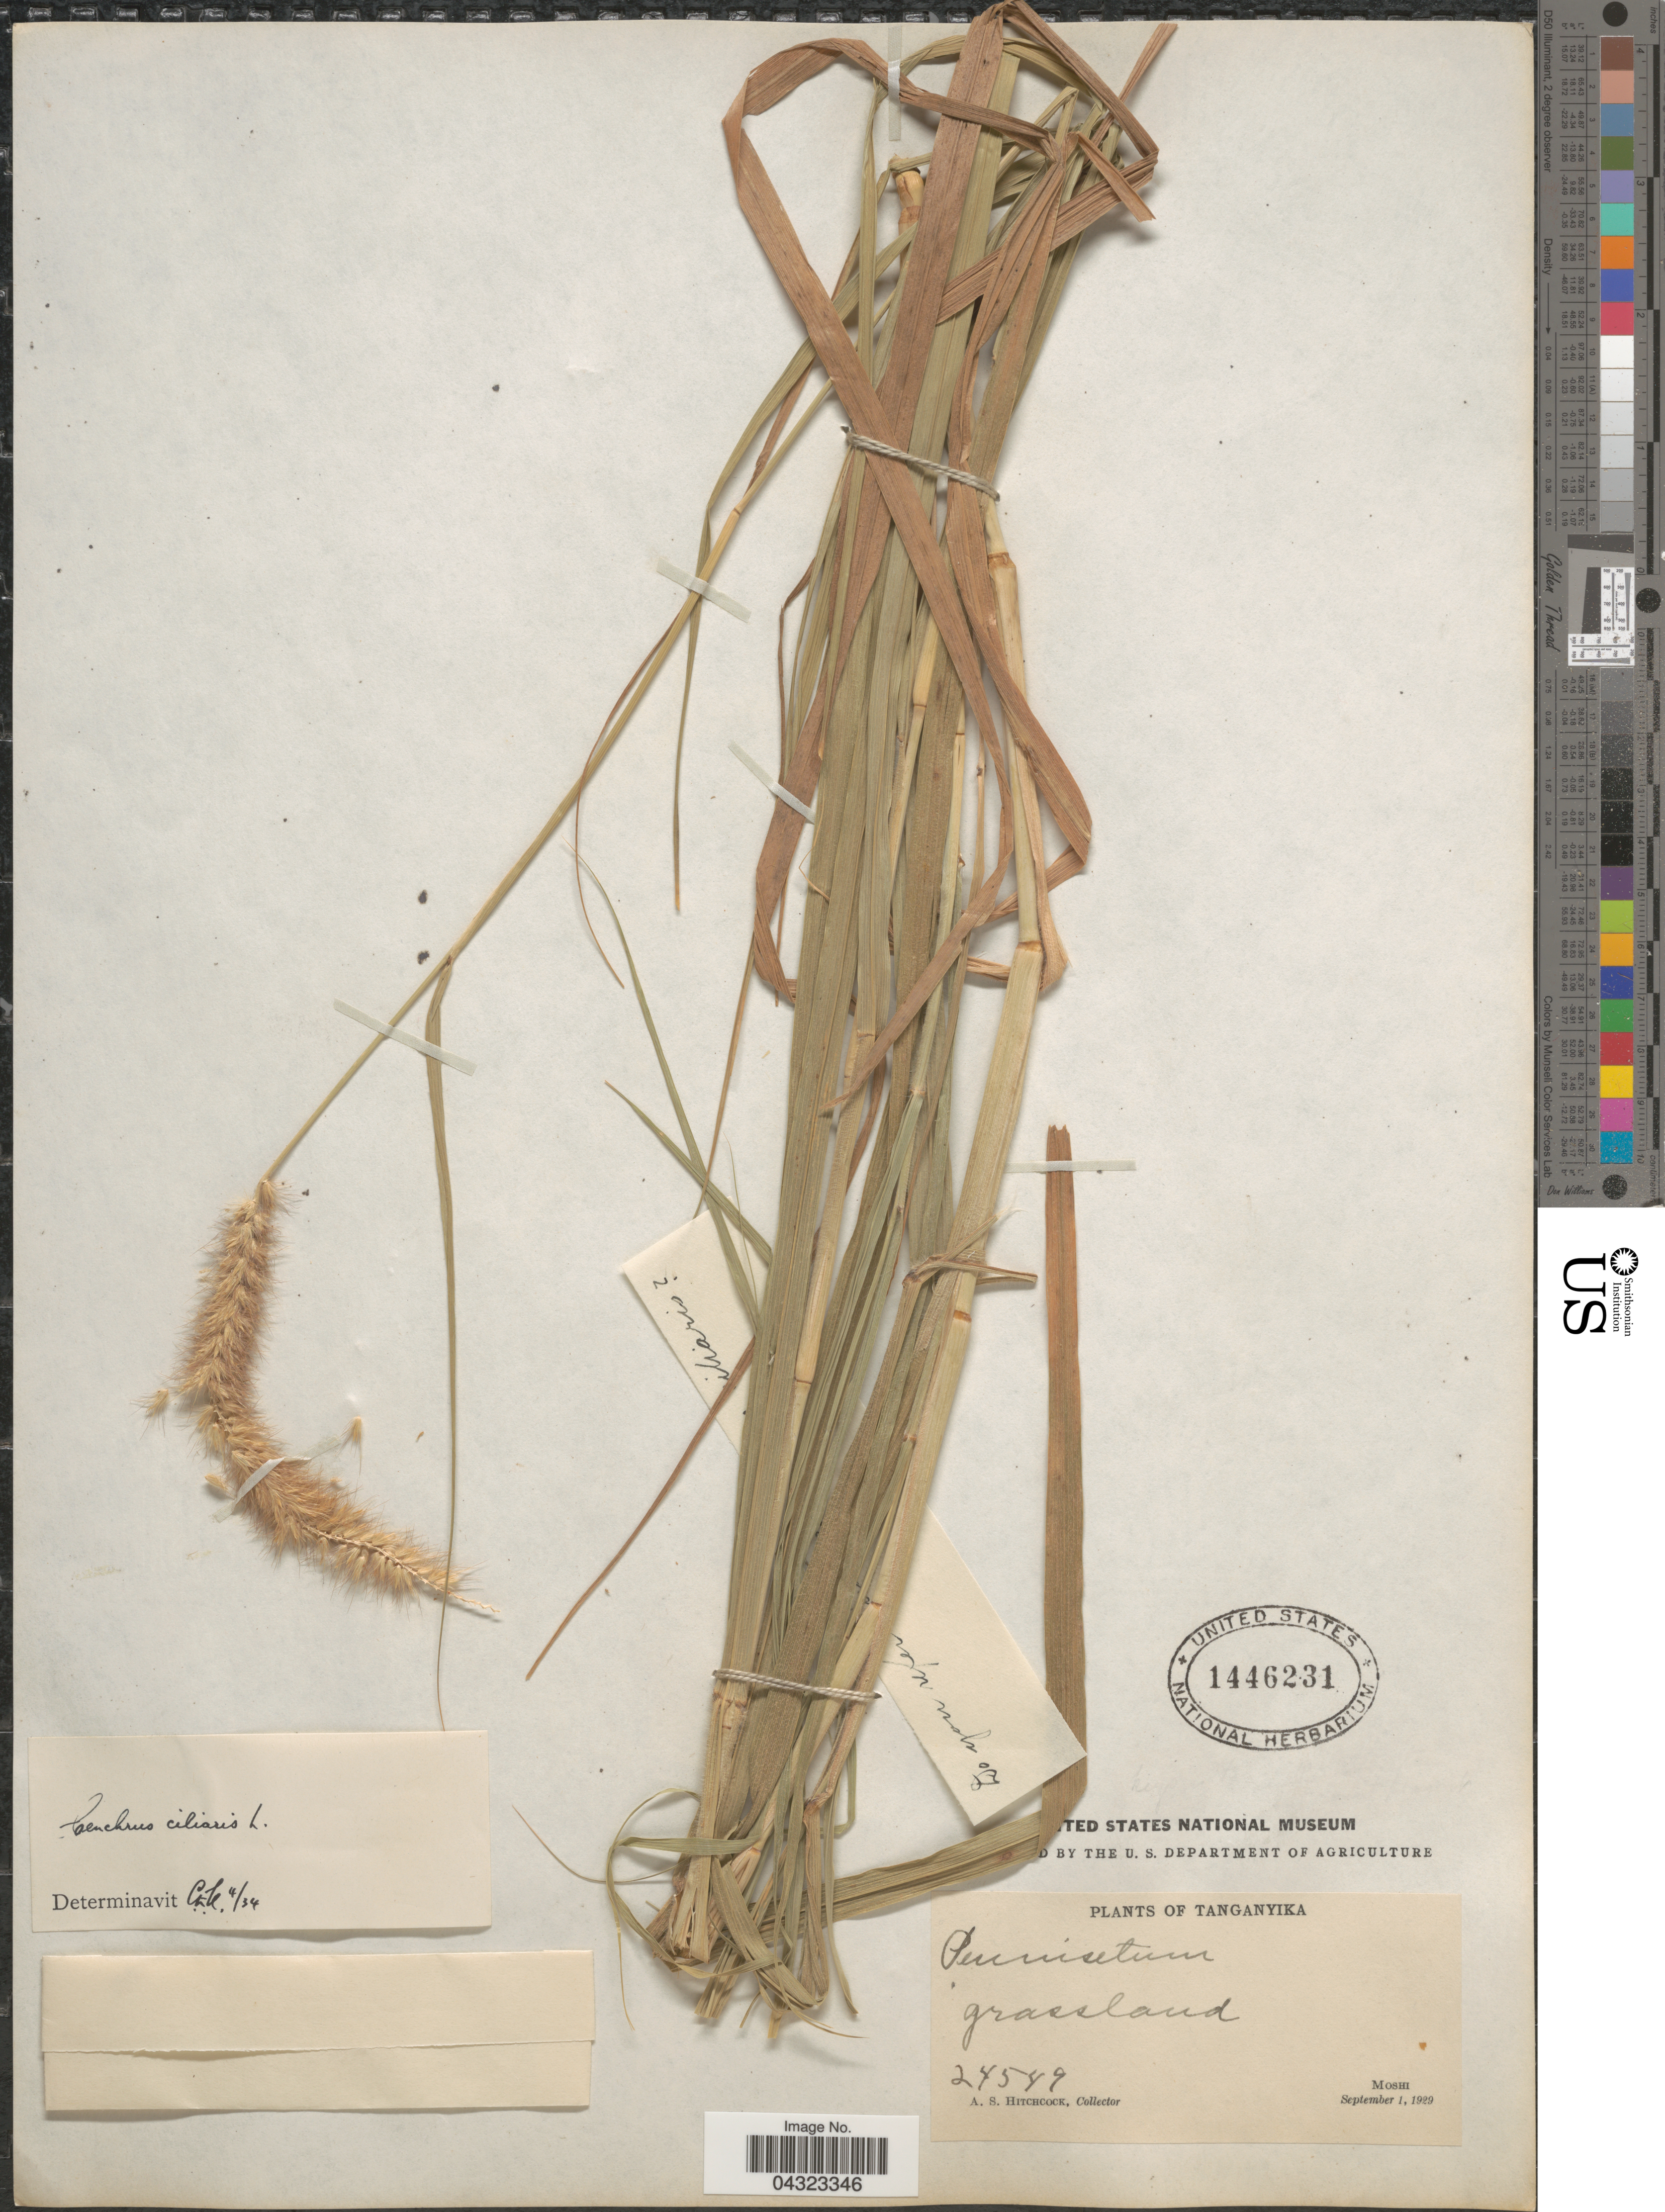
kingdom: Plantae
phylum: Tracheophyta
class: Liliopsida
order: Poales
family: Poaceae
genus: Cenchrus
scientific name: Cenchrus ciliaris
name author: L.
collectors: A. S. Hitchcock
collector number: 24549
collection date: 1929-09-01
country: Tanzania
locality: Tanganyika. Grassland. Moshi.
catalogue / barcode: US 1446231